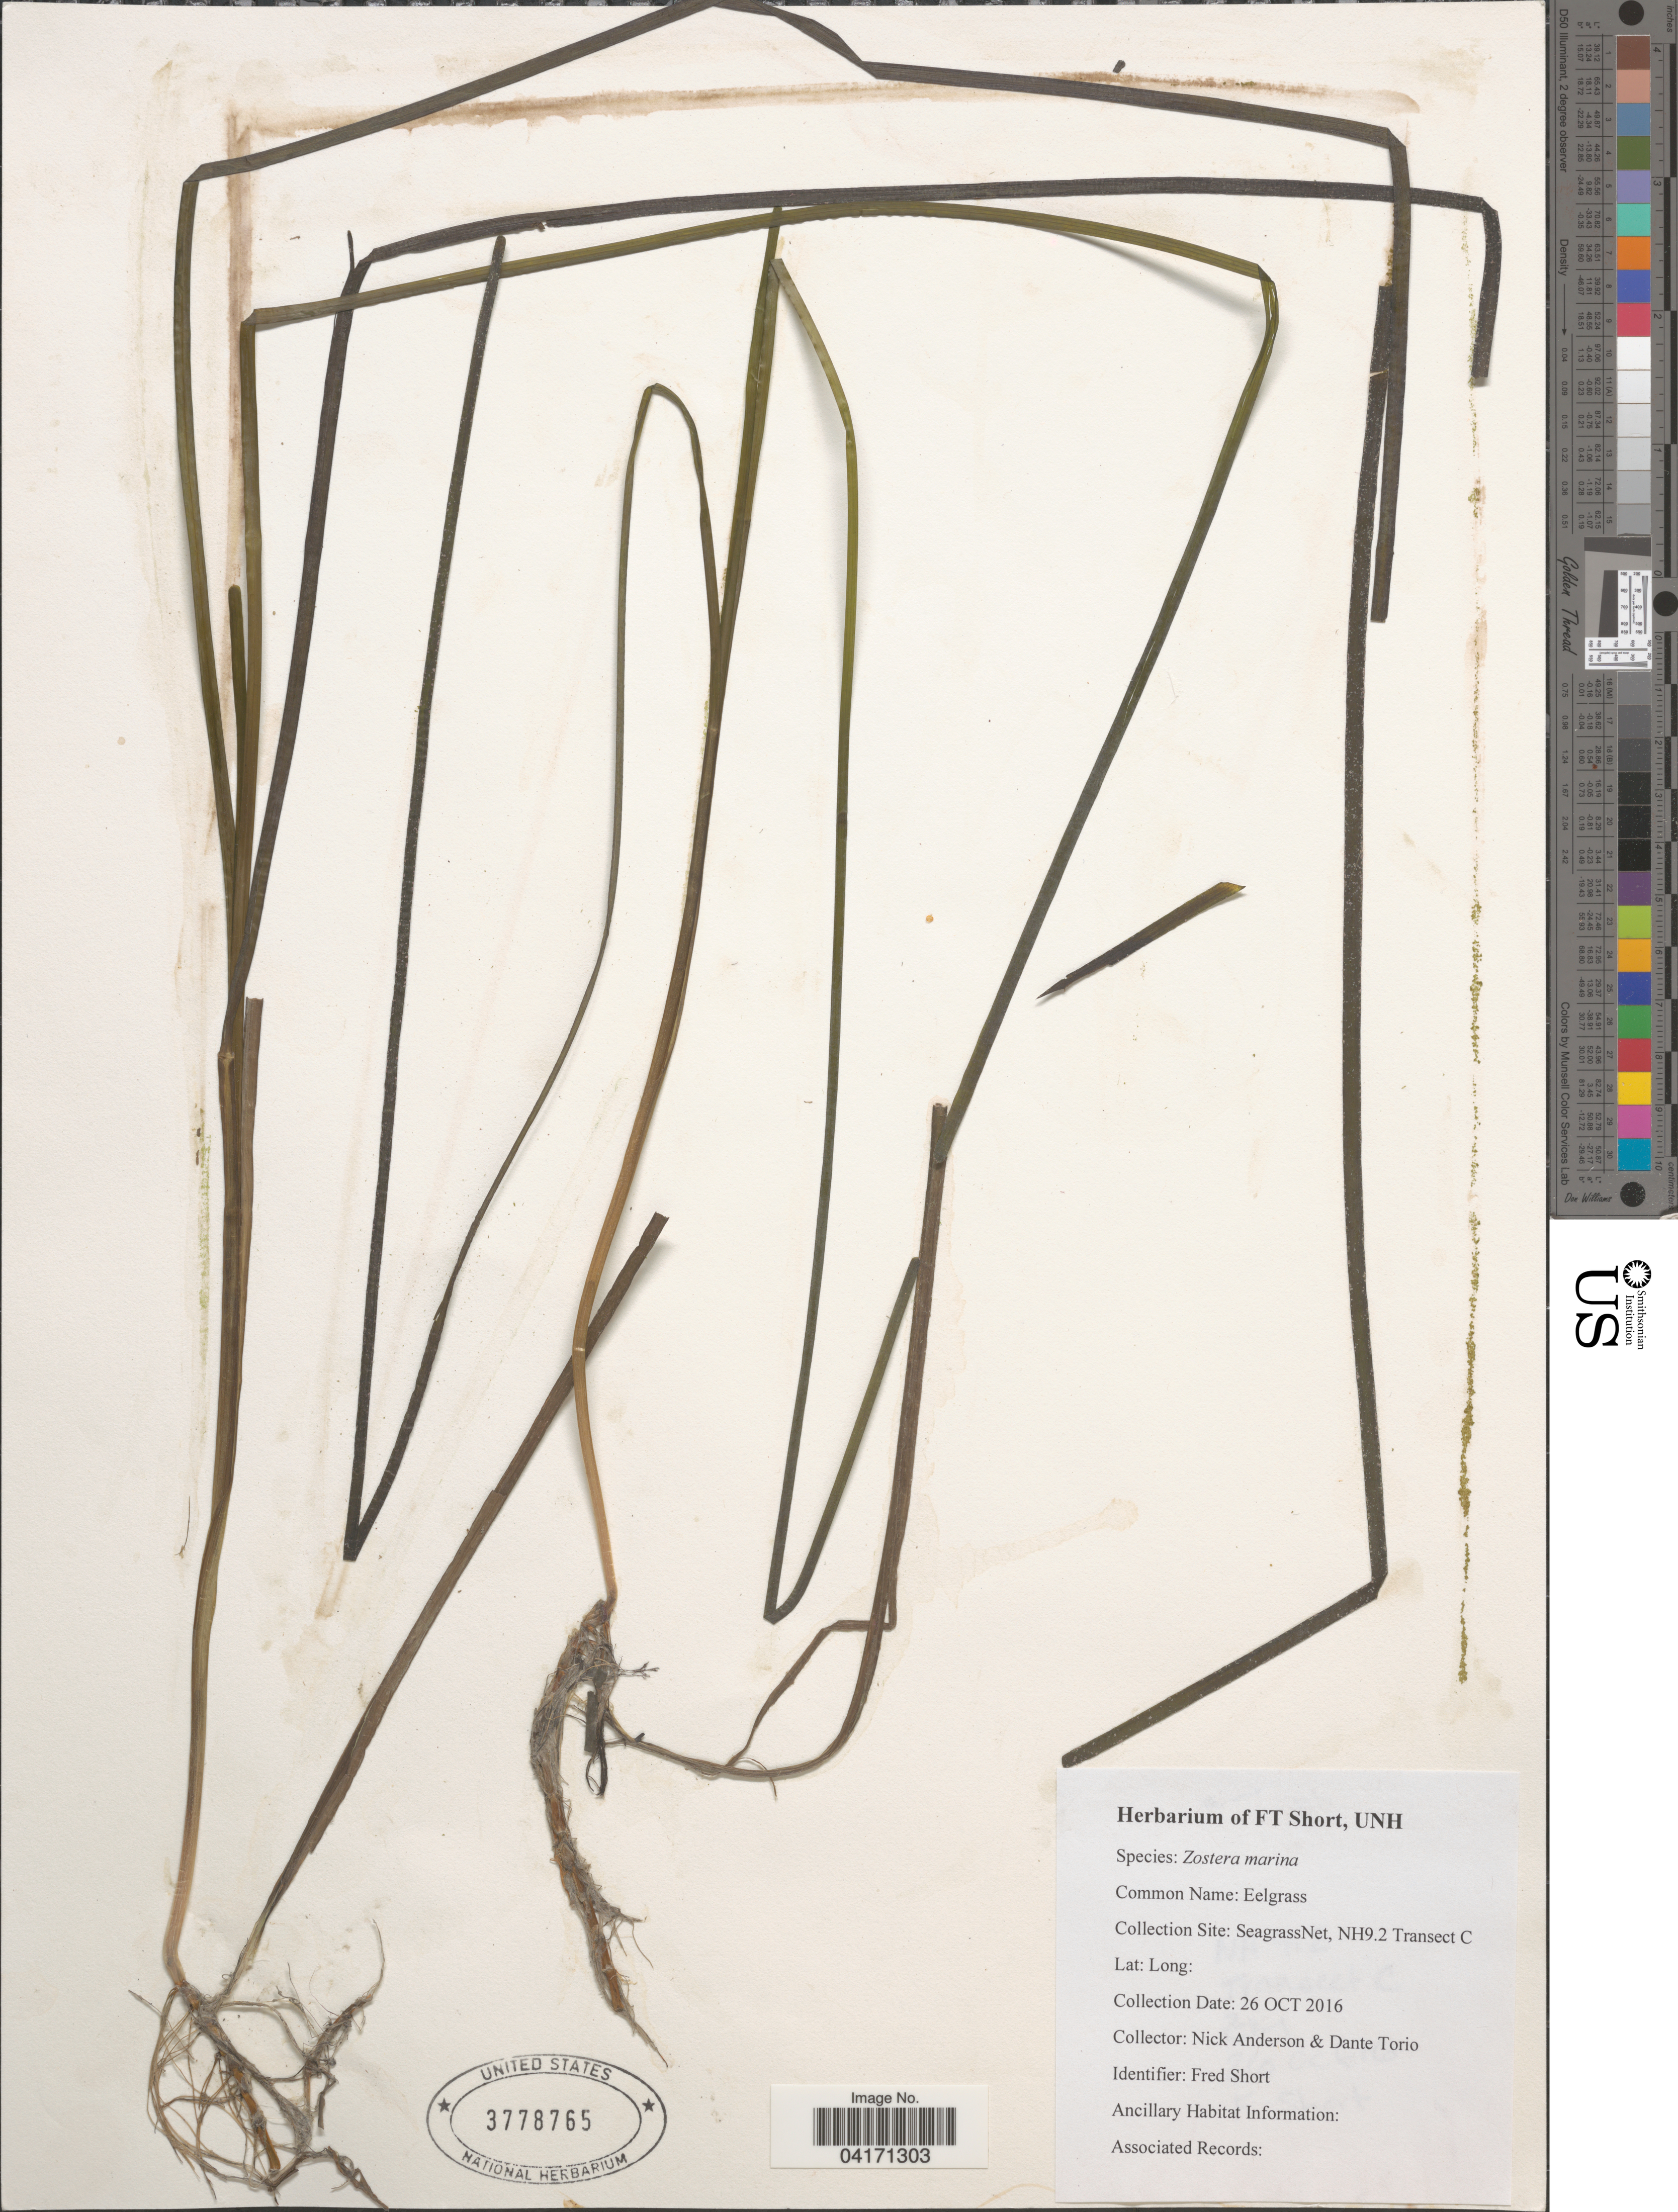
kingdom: Plantae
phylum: Tracheophyta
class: Liliopsida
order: Alismatales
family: Zosteraceae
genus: Zostera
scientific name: Zostera marina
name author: L.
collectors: N. Anderson & D. Torio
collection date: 2016-10-26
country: United States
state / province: New Hampshire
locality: SeagrassNet, NH9.2 Transect C.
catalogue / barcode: US 3778765